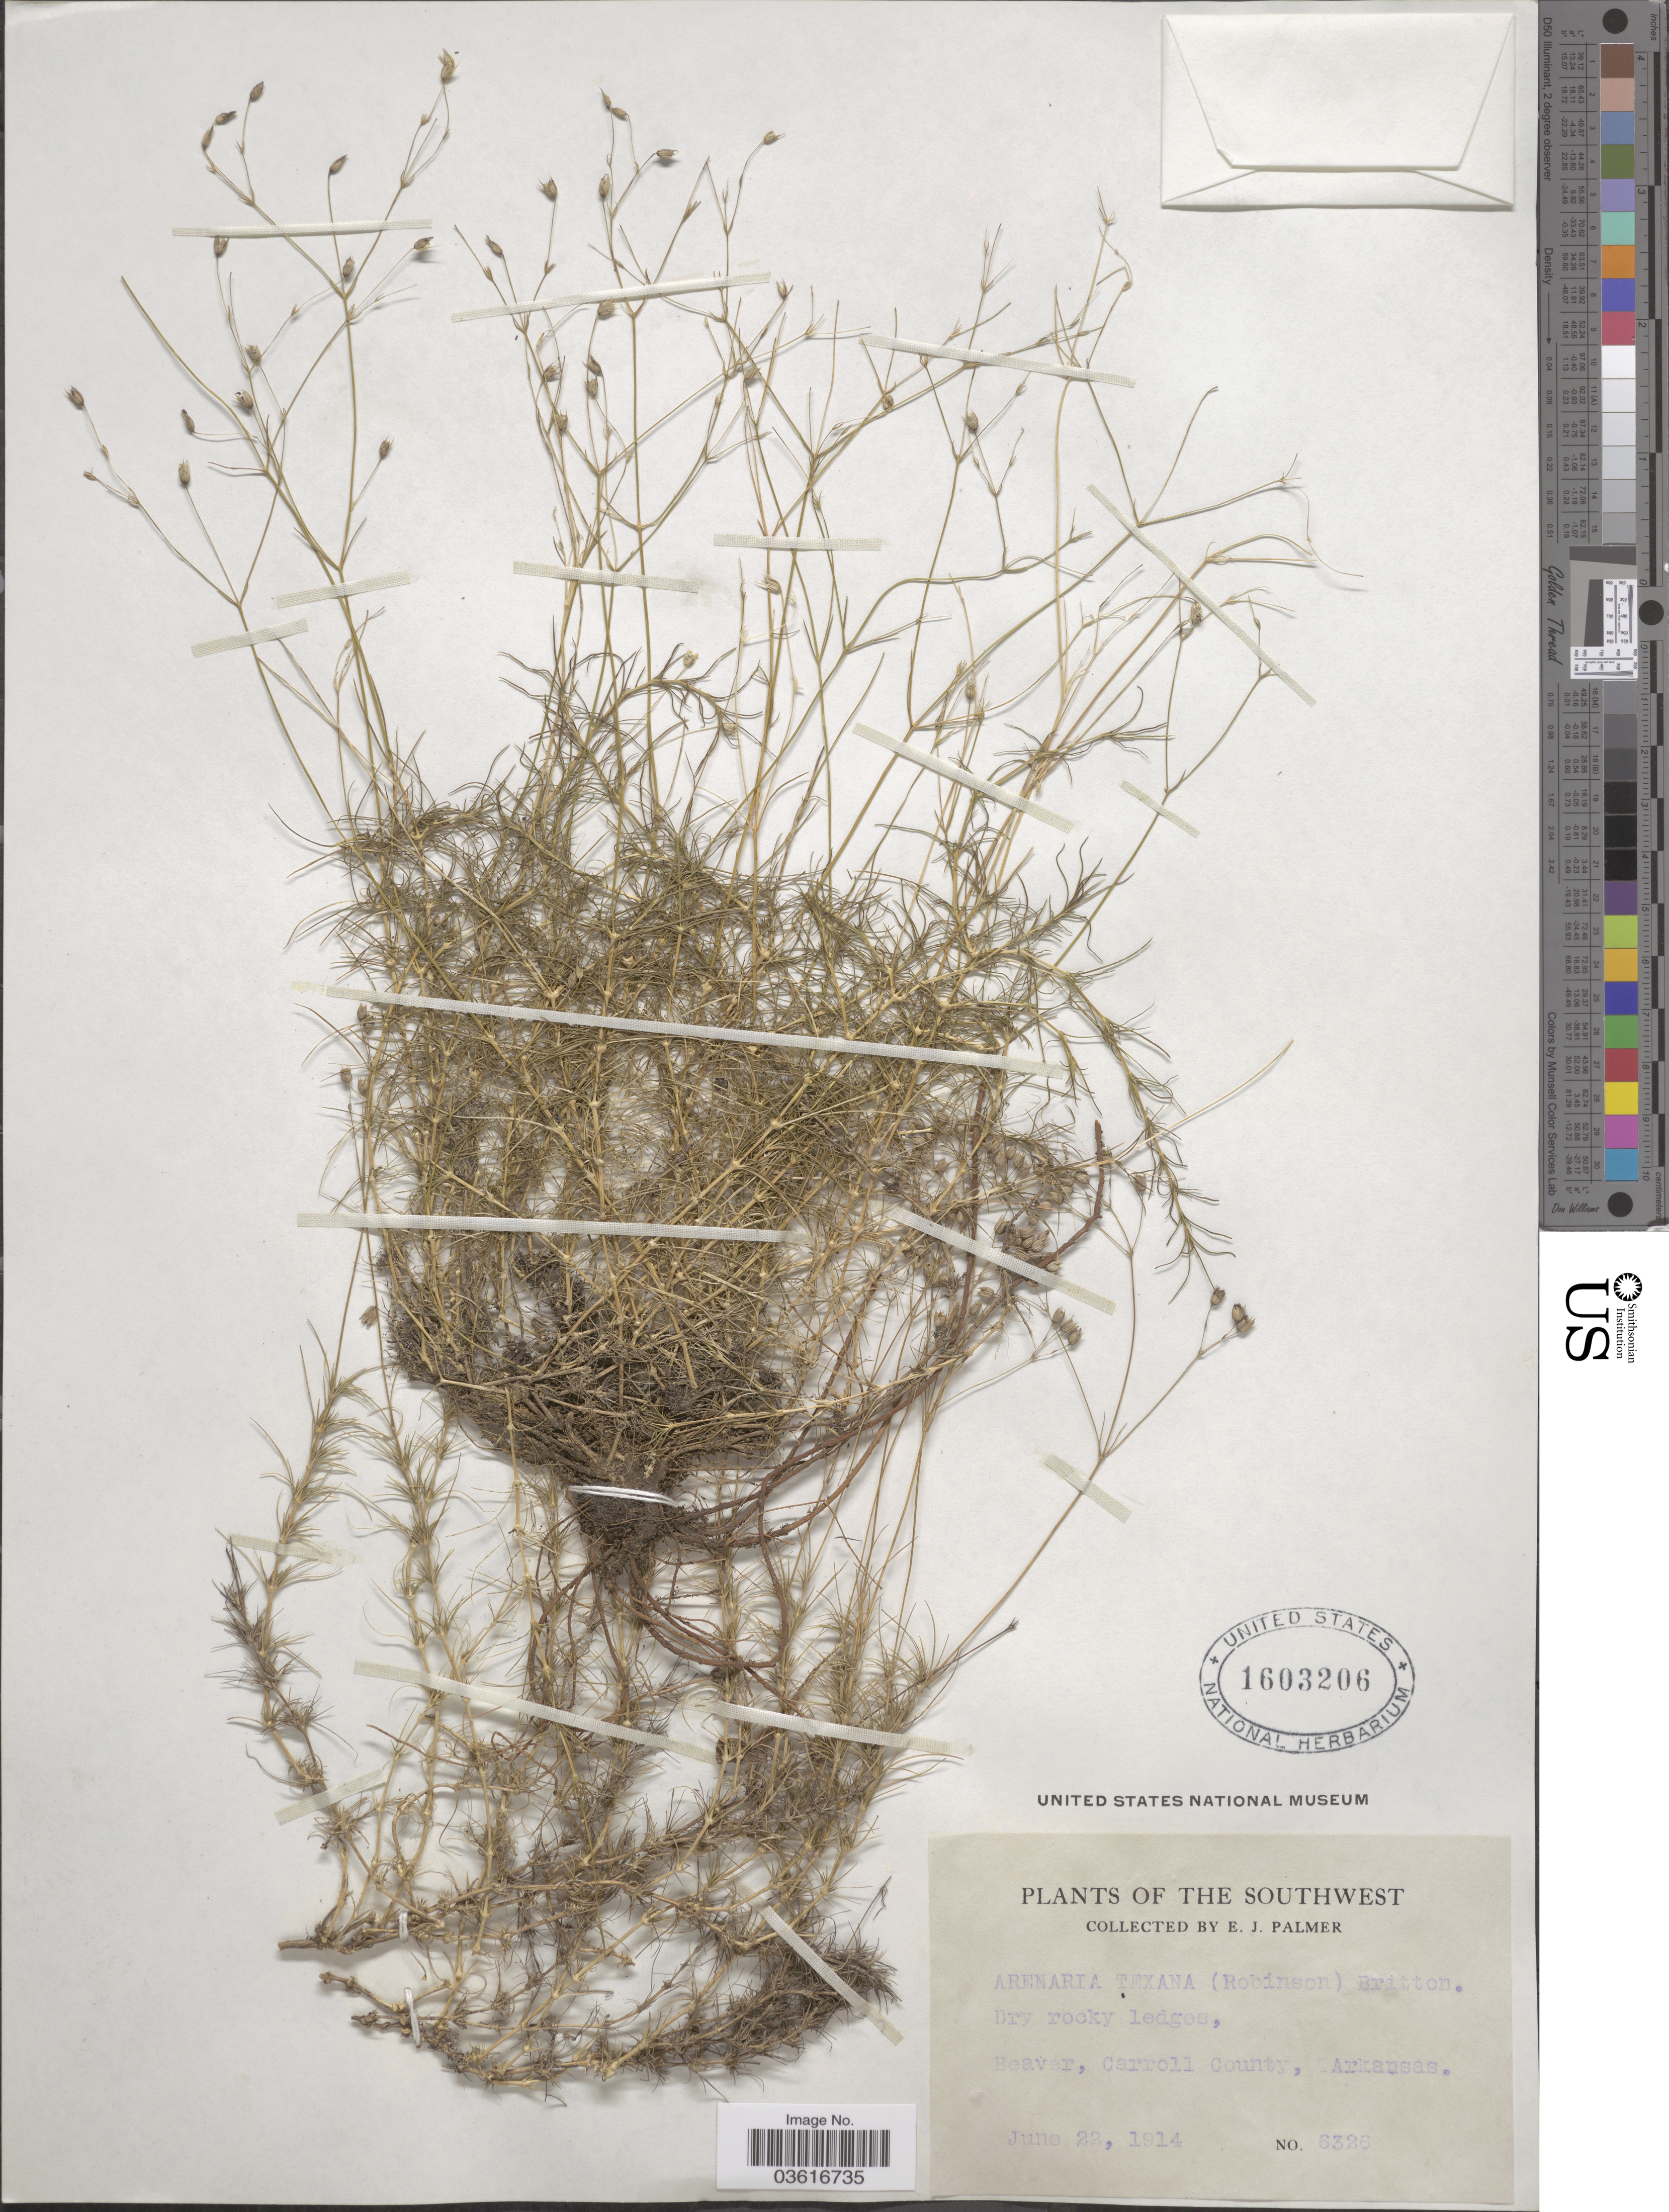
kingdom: Plantae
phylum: Tracheophyta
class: Magnoliopsida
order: Caryophyllales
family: Caryophyllaceae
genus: Minuartia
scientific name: Minuartia stricta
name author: (Sw.) Hiern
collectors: E. J. Palmer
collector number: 6326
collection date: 1914-06-22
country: United States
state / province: Arkansas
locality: Southwest. Beaver, Carroll County.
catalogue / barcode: US 1603206